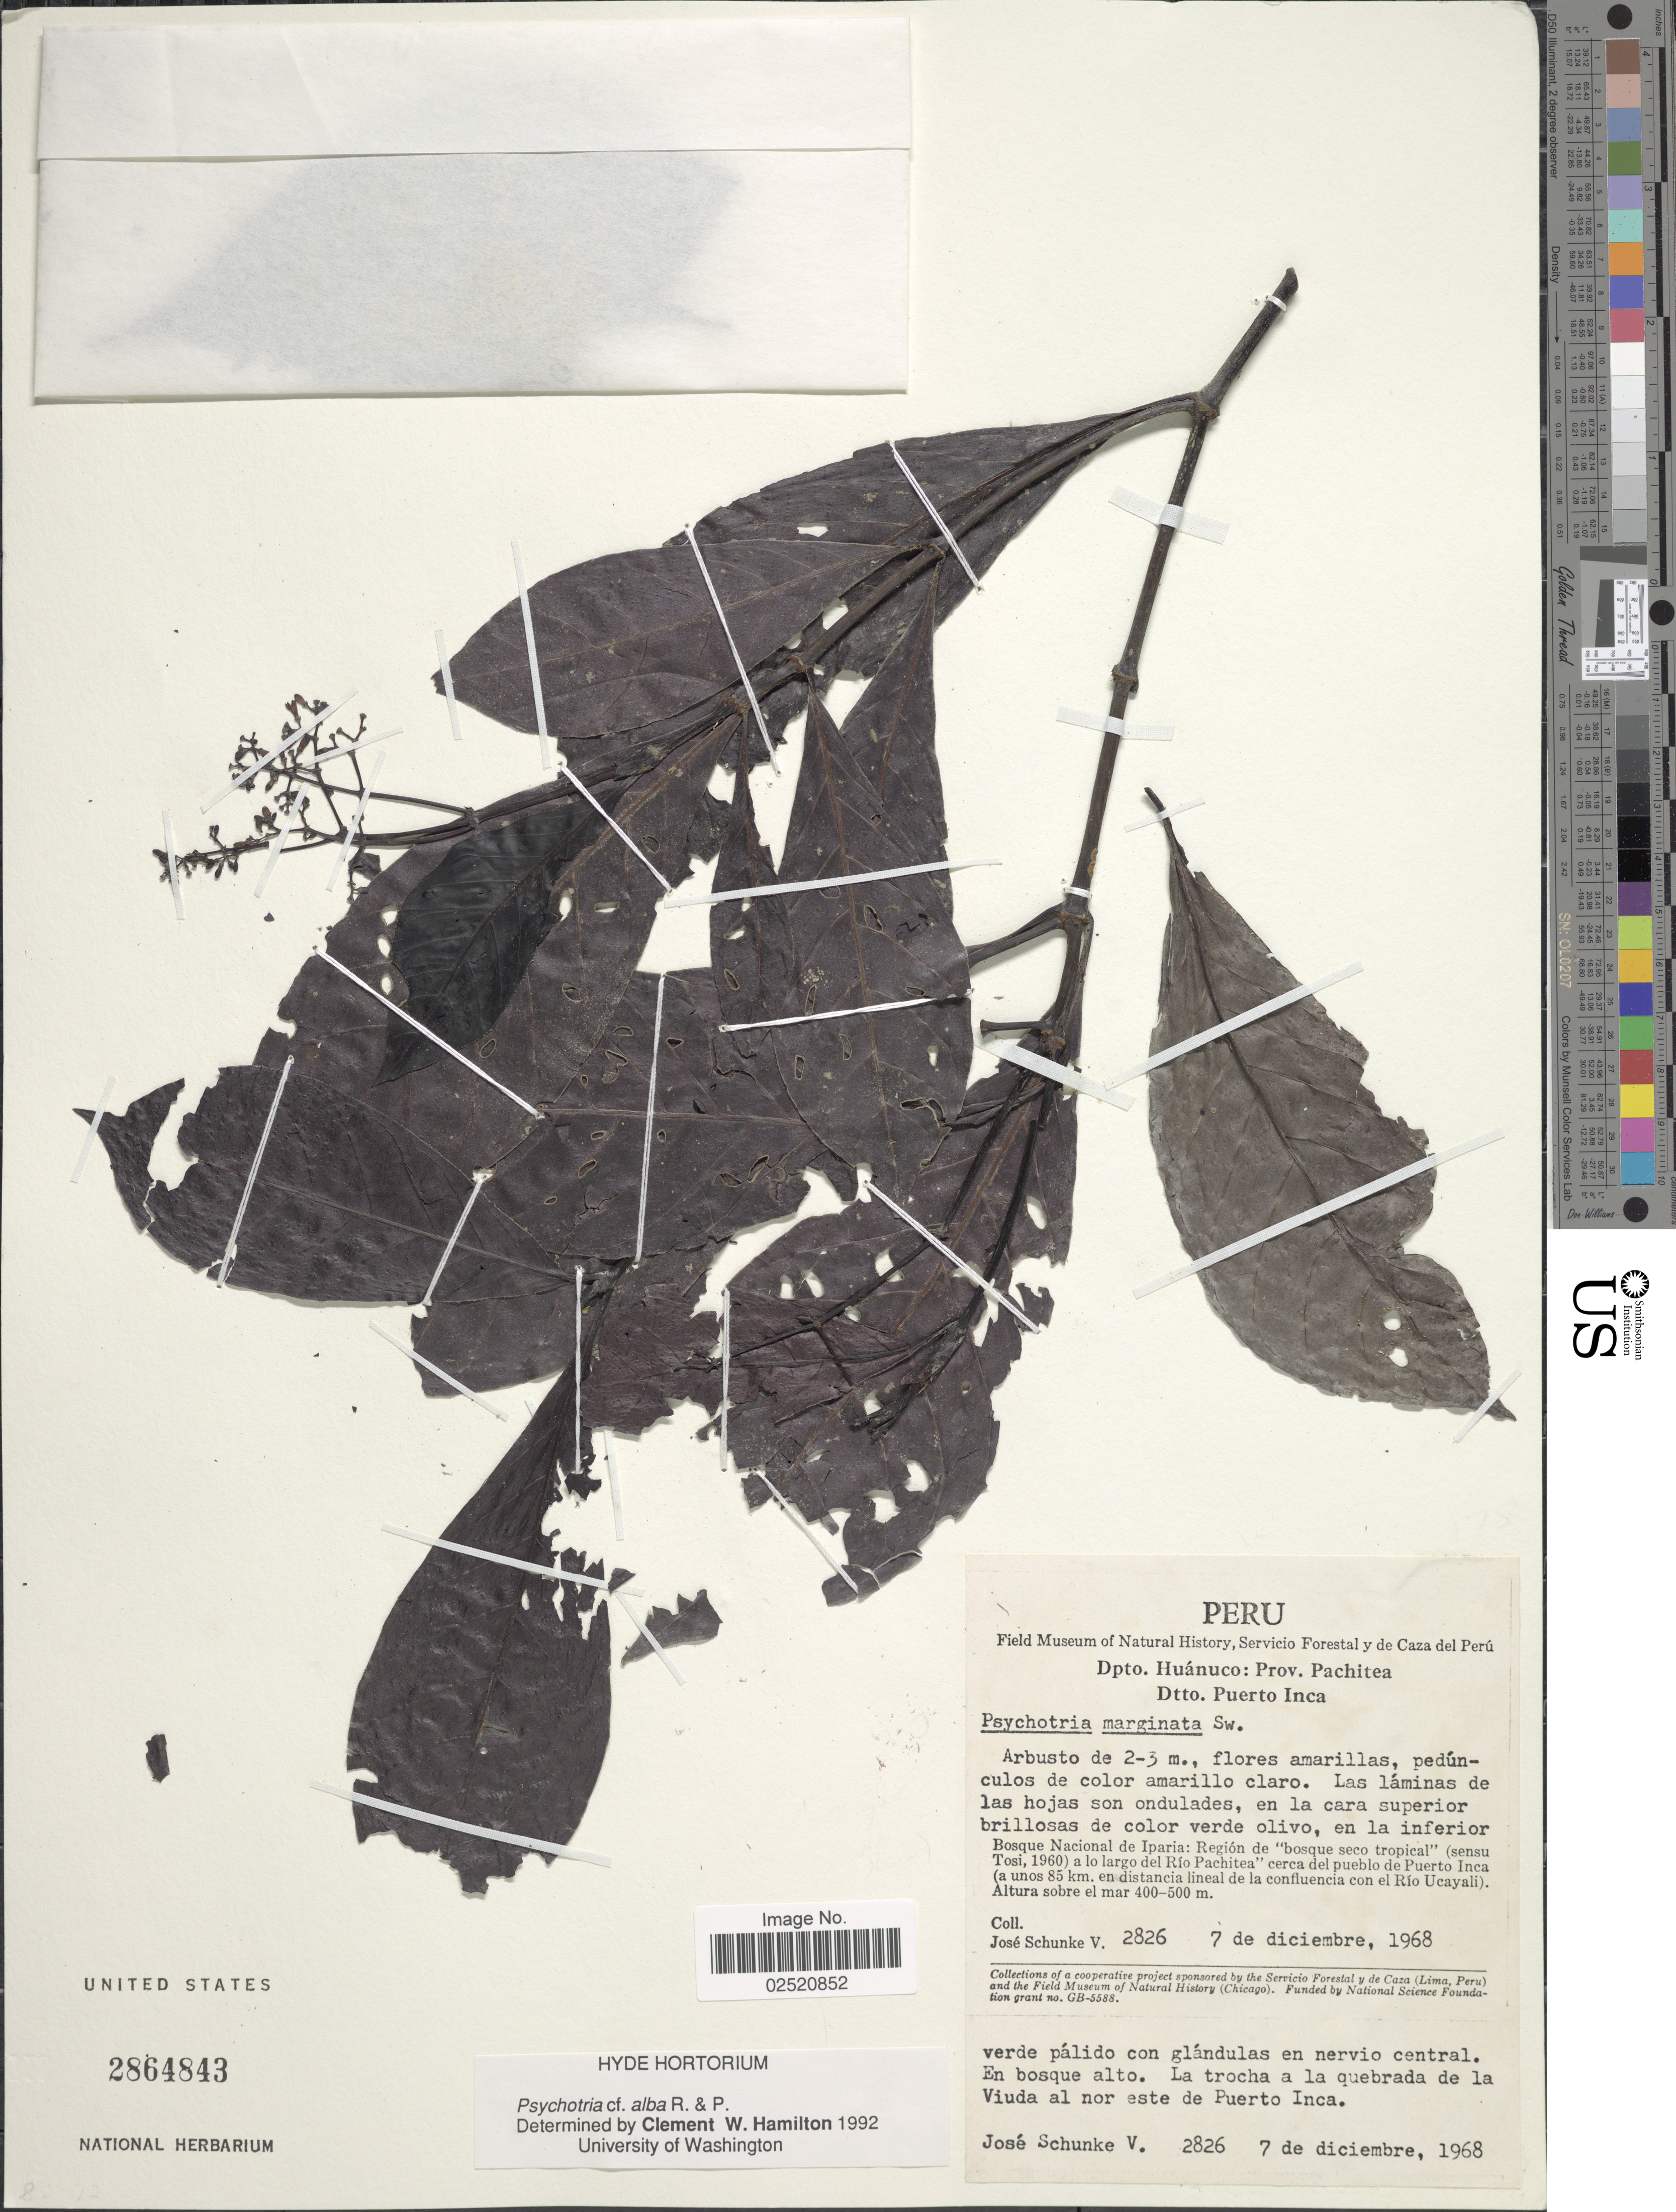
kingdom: Plantae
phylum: Tracheophyta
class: Magnoliopsida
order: Gentianales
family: Rubiaceae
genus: Psychotria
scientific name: Psychotria alba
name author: Ruiz & Pav.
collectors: J. Schunke Vigo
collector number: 2826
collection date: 1968-12-07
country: Peru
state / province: Huánuco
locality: Prov. Pachitea, Dtto. Puerto Inca, en la inferior Bosque Nacional de Iparia: Region de "Bosque Nacional de Iparia: Region de "bosque seco tropical" a lo largo del Rio Pachitea"cerca del pueblo del Puerto Inca (a unos 85 km. en distancia lineal de la confluencia con el Rio Ucayali), La trocha a la quebrada de la Viuda al nor este de Puerto Inca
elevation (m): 400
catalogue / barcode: US 2864843